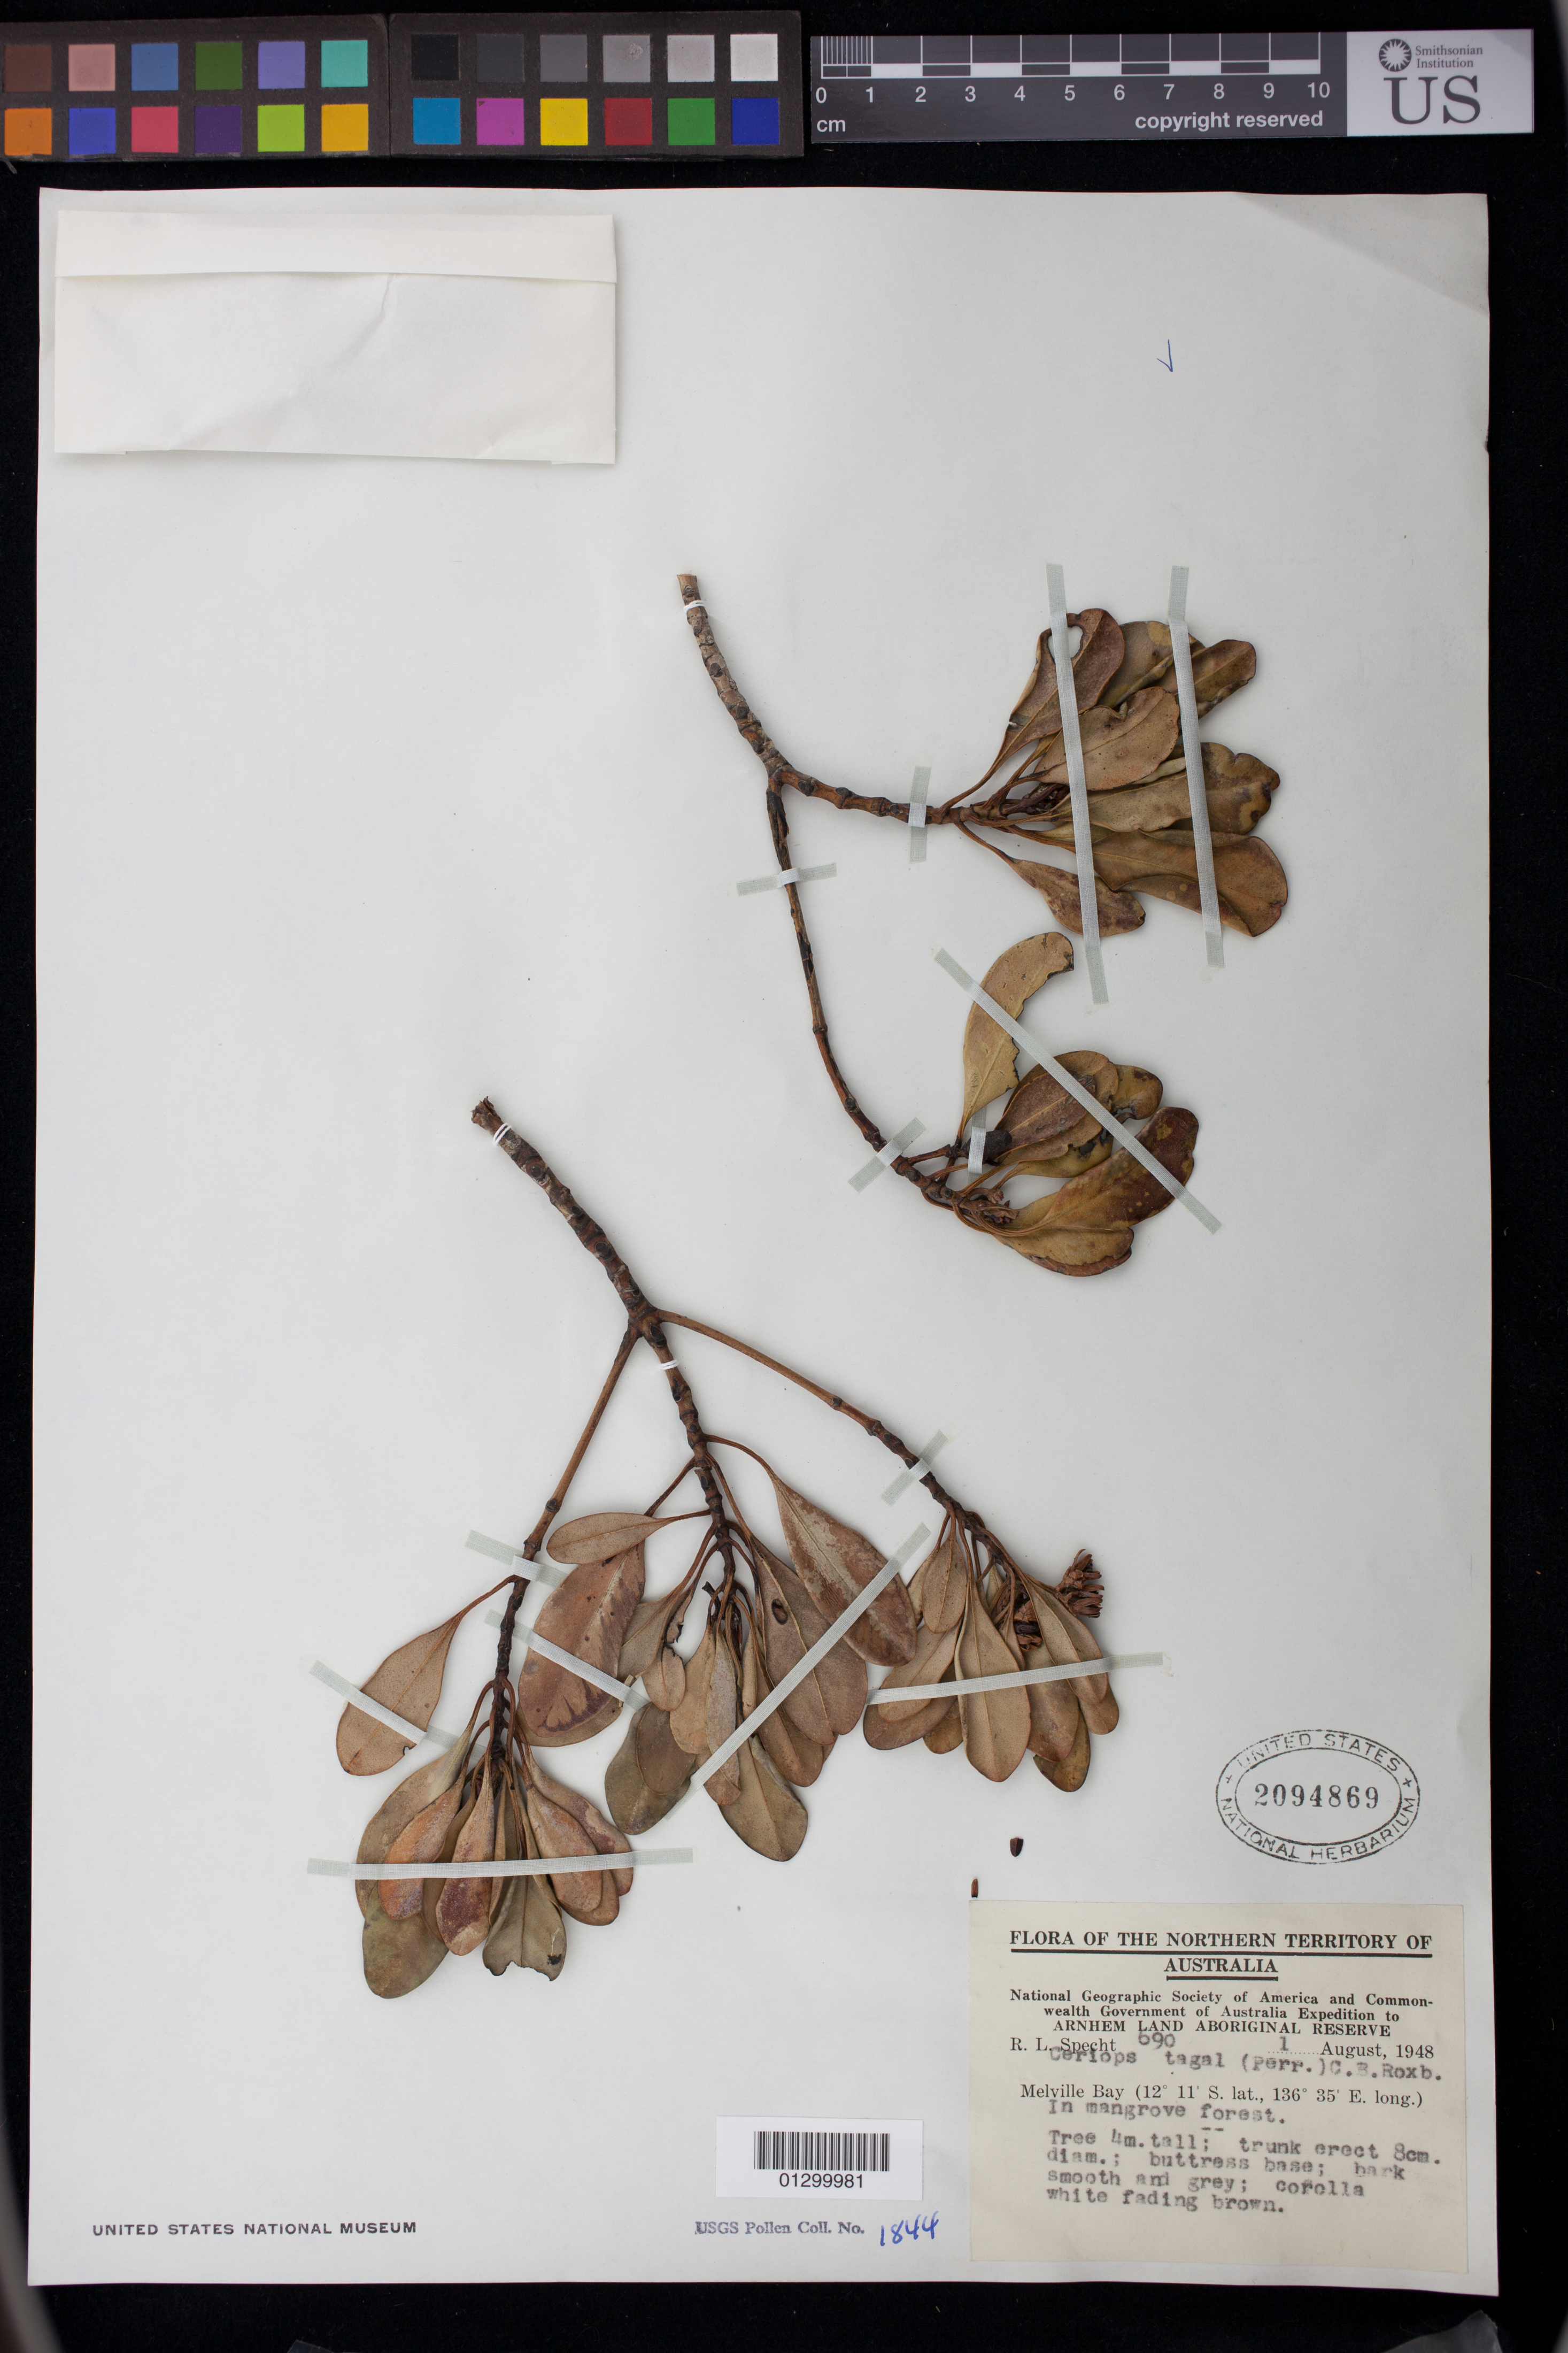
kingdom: Plantae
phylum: Tracheophyta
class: Magnoliopsida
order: Malpighiales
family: Rhizophoraceae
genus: Ceriops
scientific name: Ceriops tagal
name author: (Perr.) C.B. Rob.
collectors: R. L. Specht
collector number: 690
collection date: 1948-08-01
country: Australia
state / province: Northern Territory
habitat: In mangrove forest.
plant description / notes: Tree 4 m. tall; trunk erect 8 cm. diam.; buttress base; bark smooth and grey; corolla white fading brown.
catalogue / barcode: US 2094869